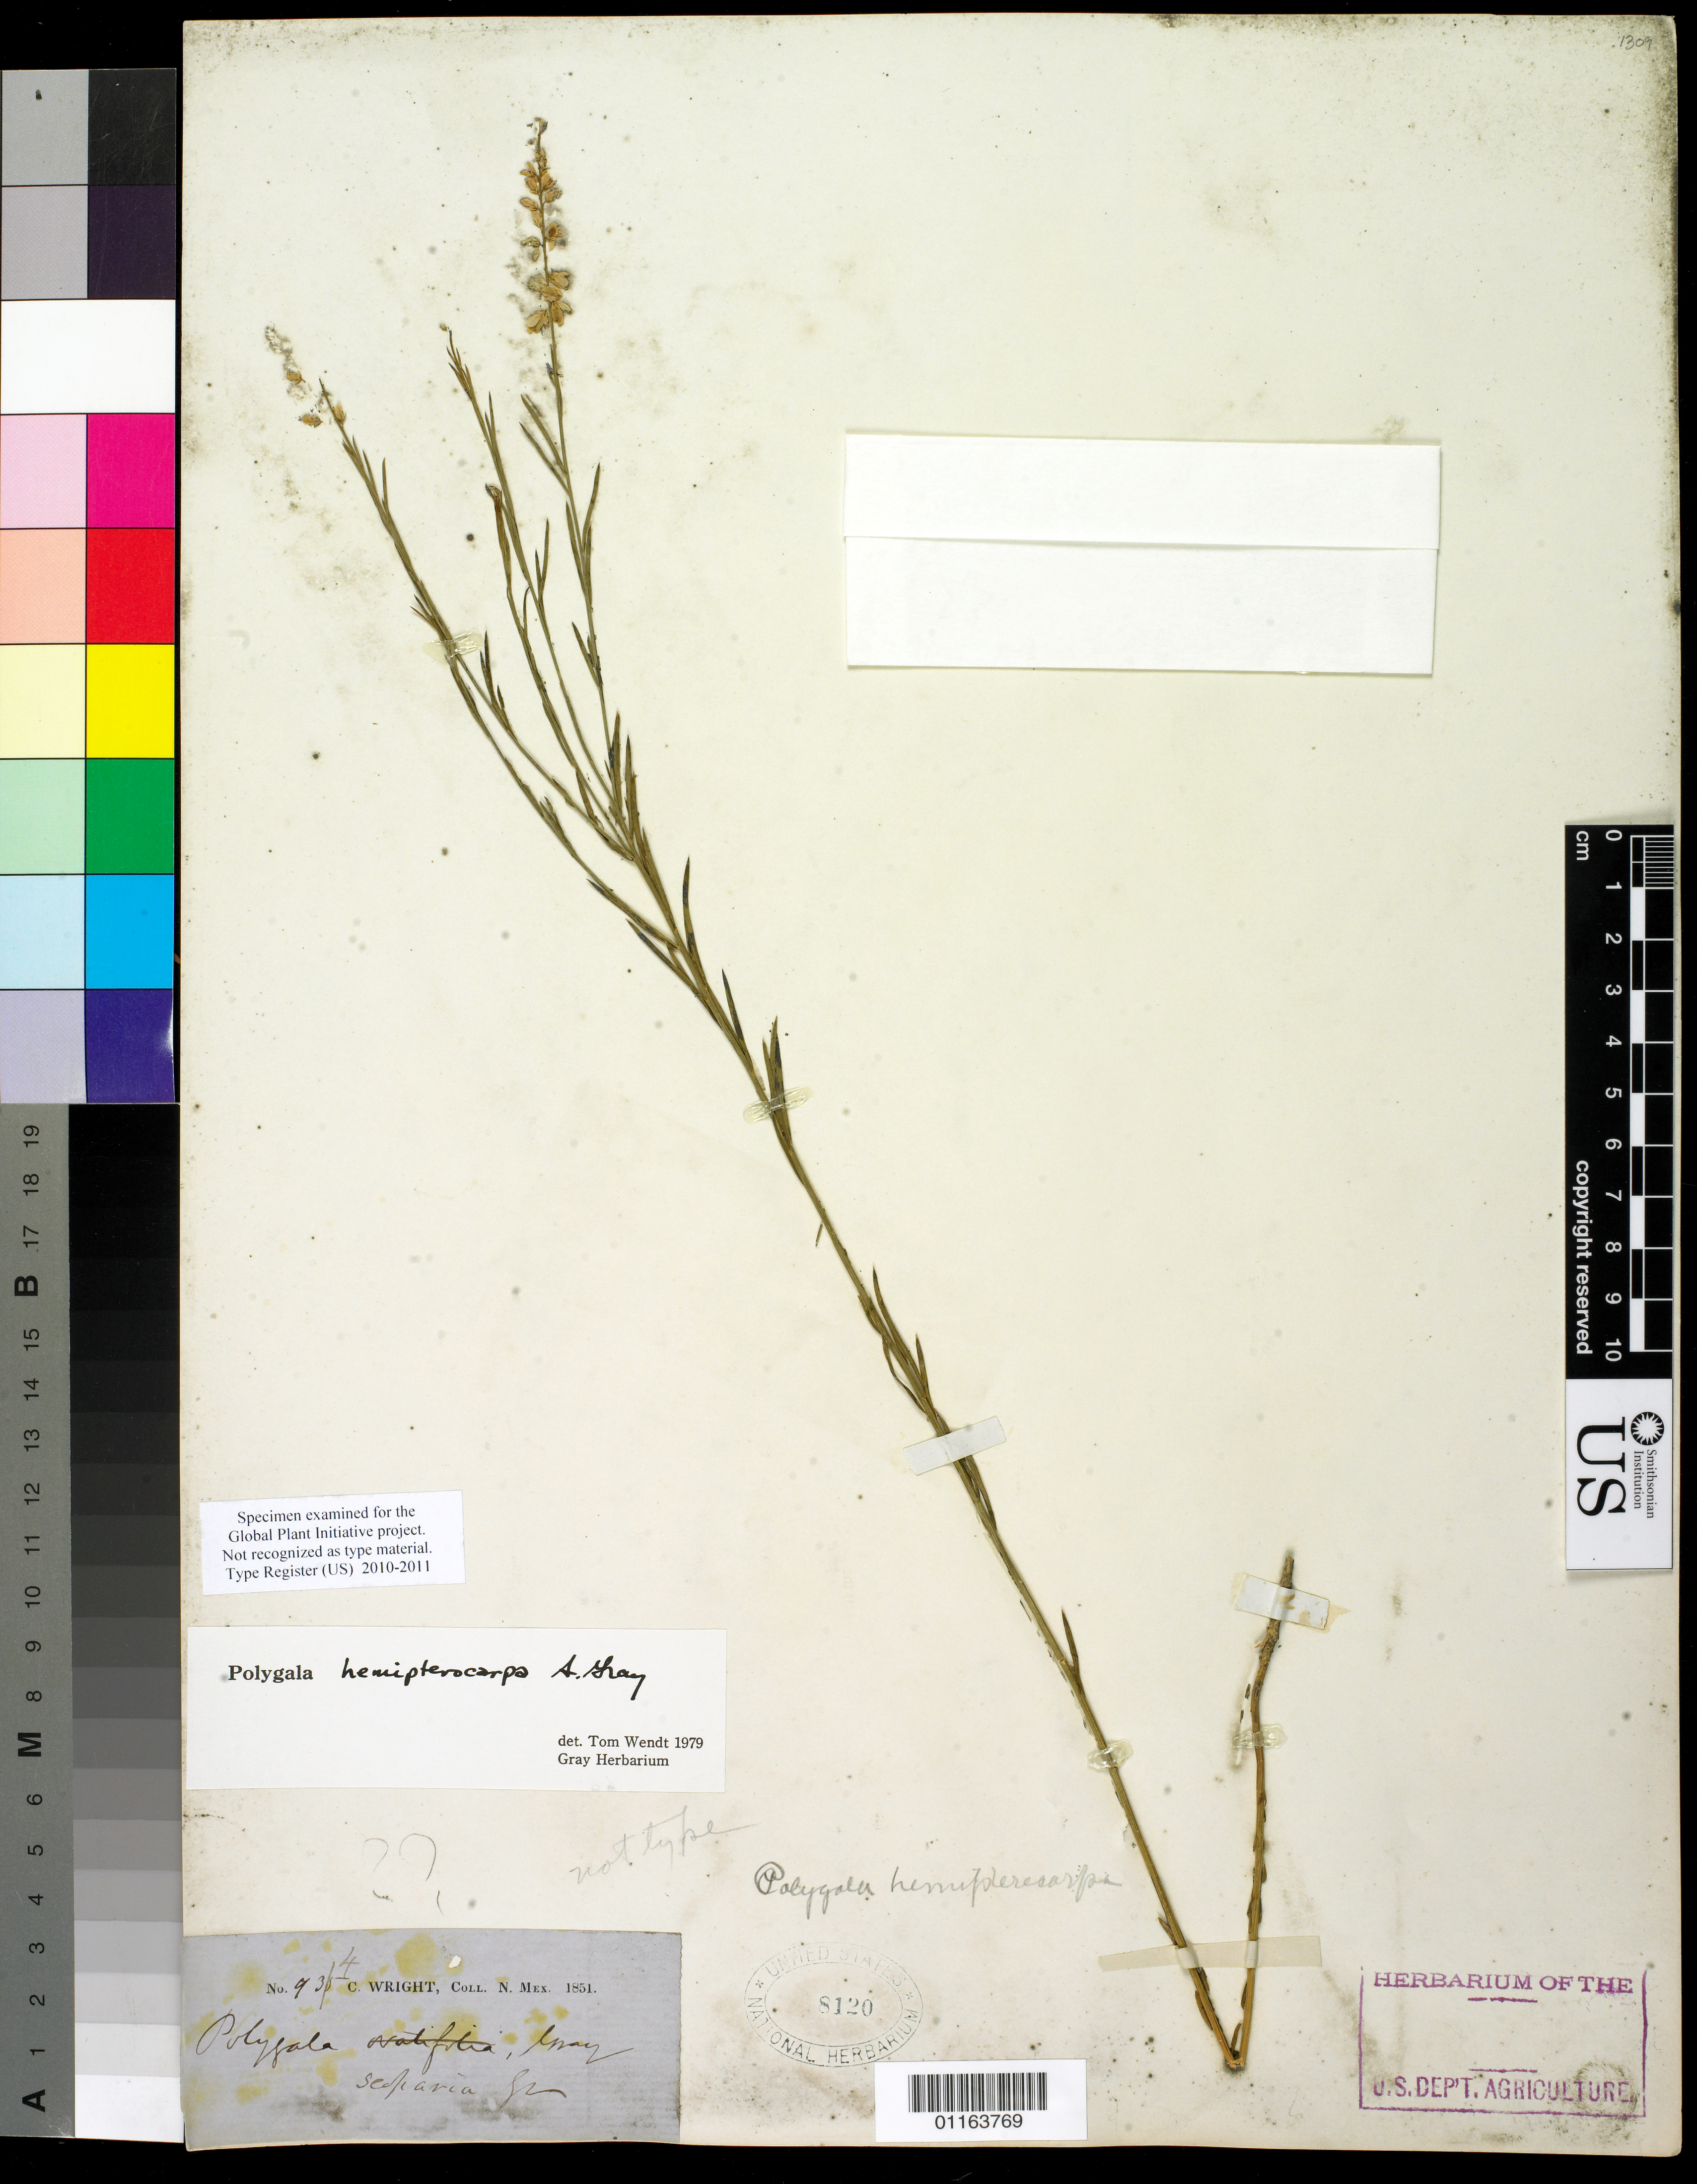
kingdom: Plantae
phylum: Tracheophyta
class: Magnoliopsida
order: Fabales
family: Polygalaceae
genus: Polygala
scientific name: Polygala hemipterocarpa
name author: A. Gray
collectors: C. Wright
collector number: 934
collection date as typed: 1851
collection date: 1851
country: United States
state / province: New Mexico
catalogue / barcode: US 8120